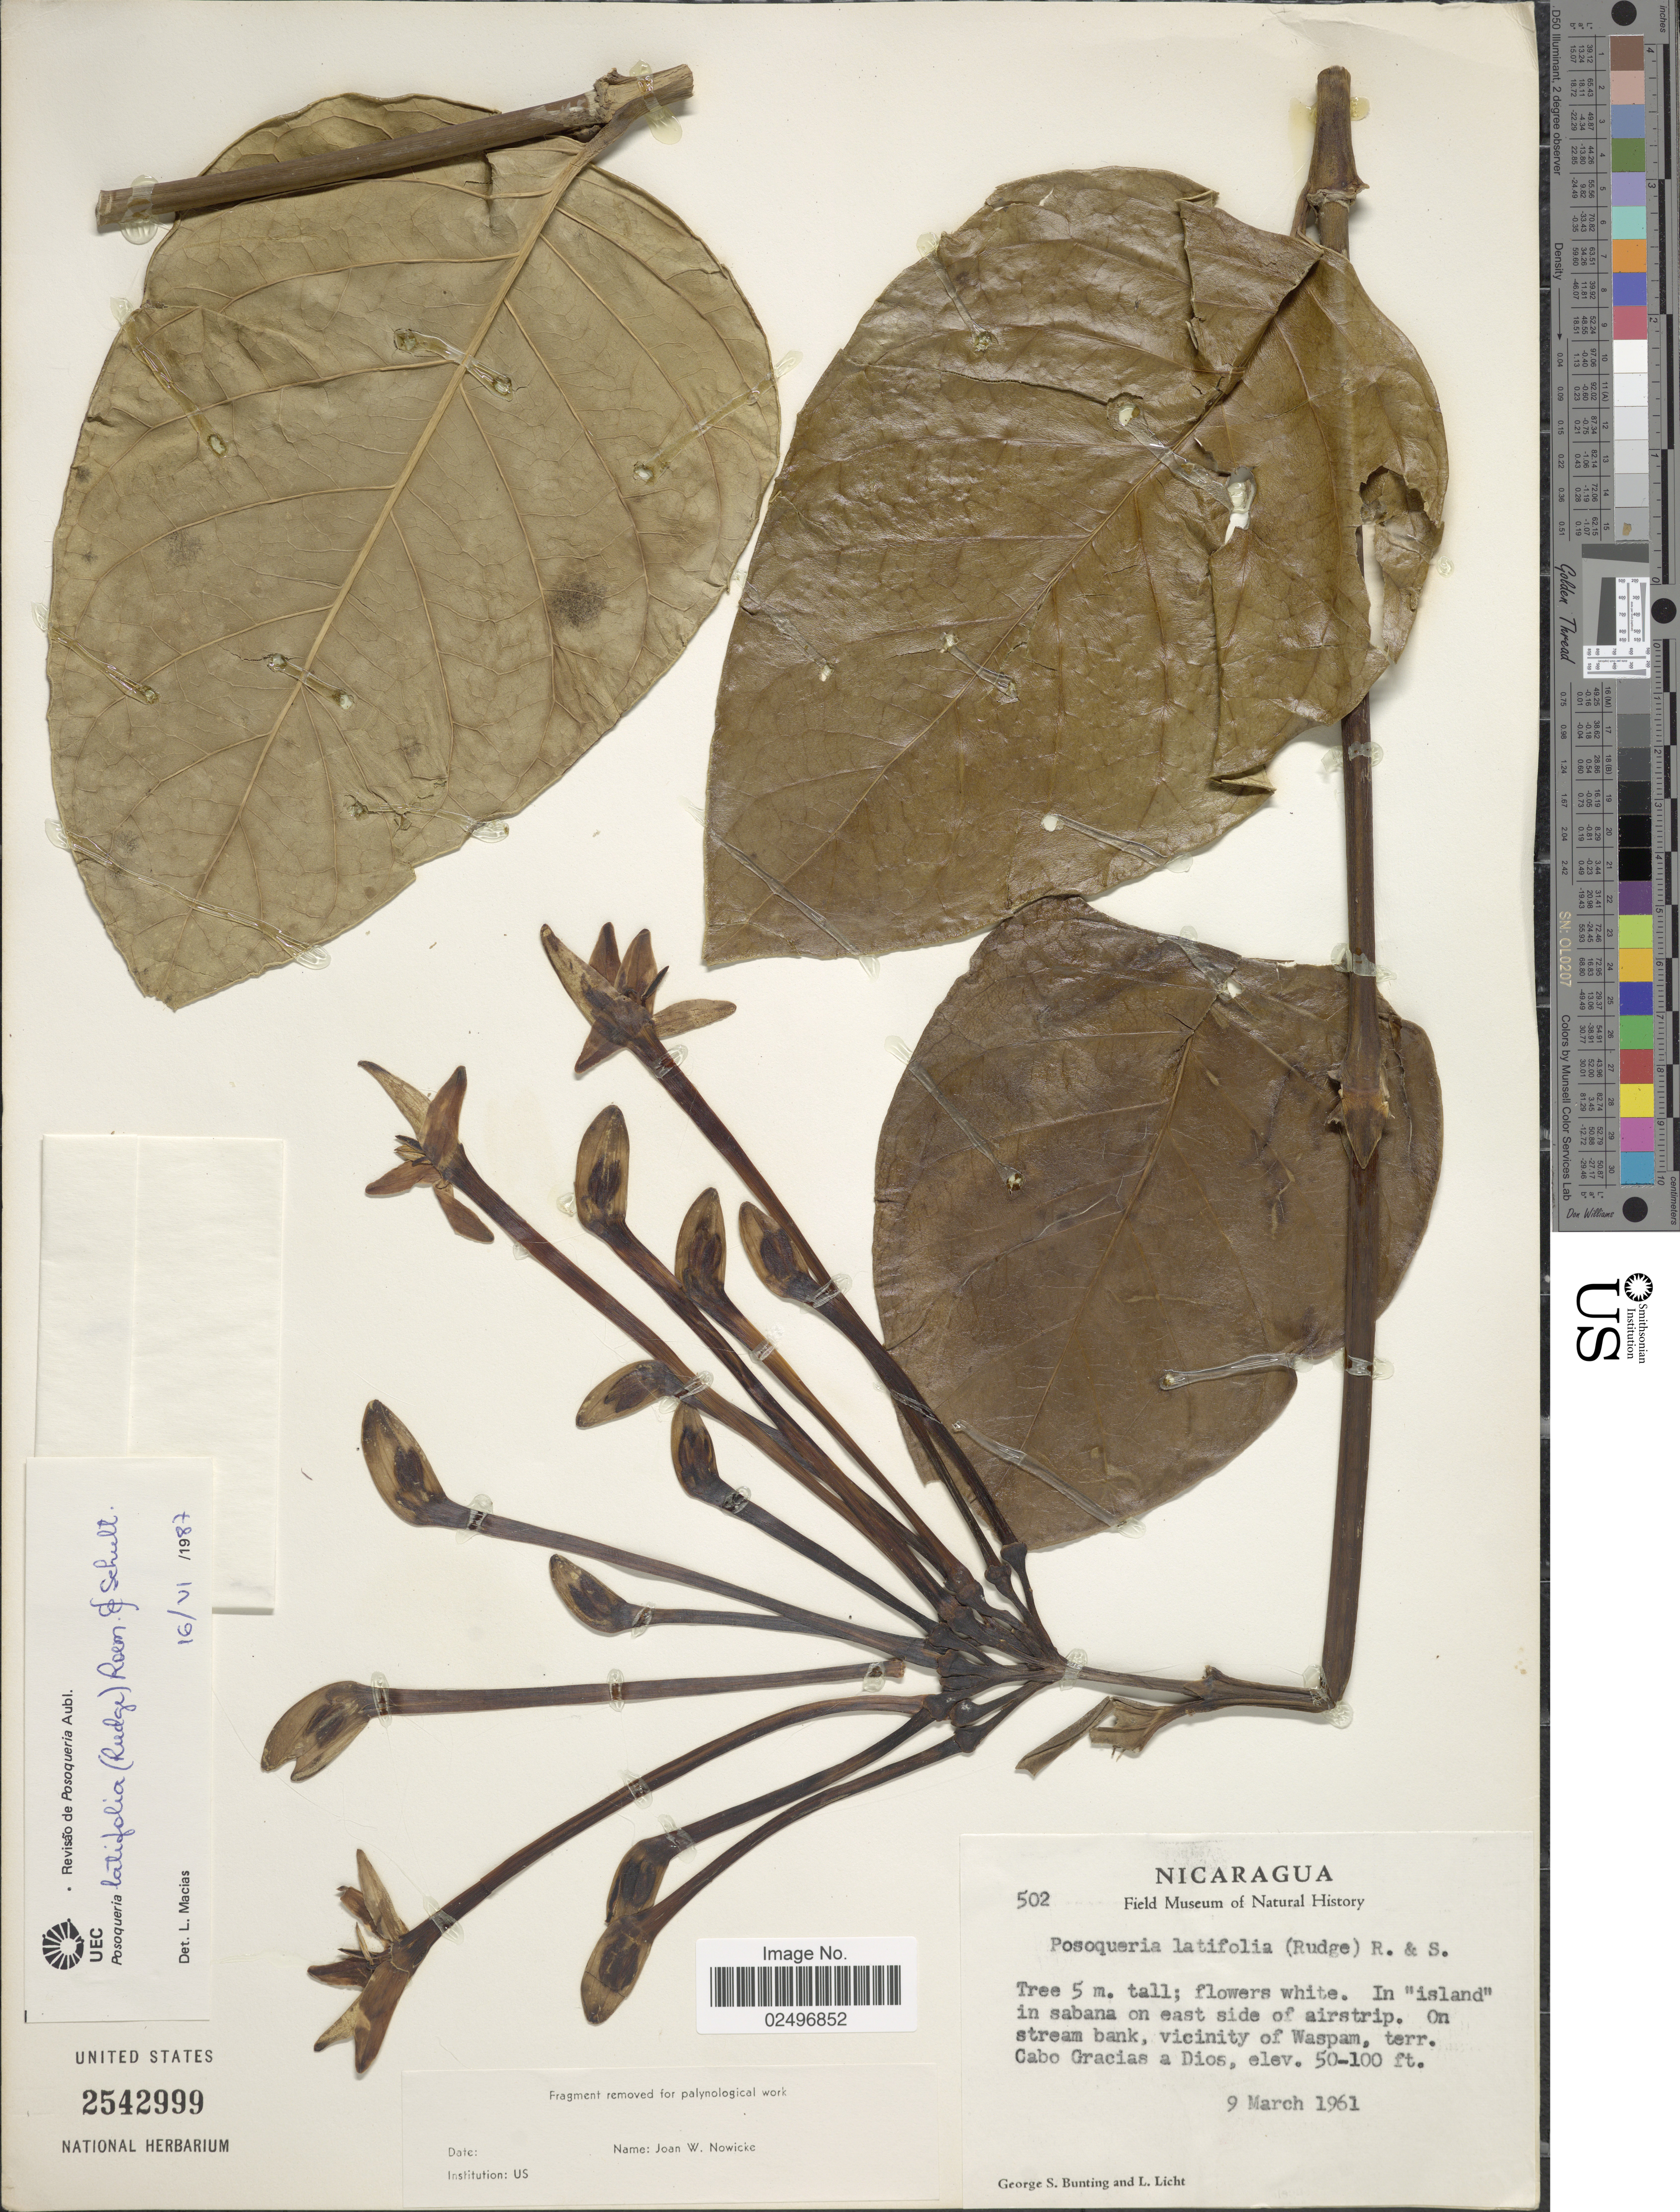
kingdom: Plantae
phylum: Tracheophyta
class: Magnoliopsida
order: Gentianales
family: Rubiaceae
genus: Posoqueria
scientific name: Posoqueria latifolia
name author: (Rudge) Roem. & Schult.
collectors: G. S. Bunting & L. Licht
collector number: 502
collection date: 1961-03-09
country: Nicaragua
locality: In 'island' in sabana on east side of airstrip. On stream bank, vicinity of Waspam, terr. Cabo Gracias a Dios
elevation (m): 15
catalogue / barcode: US 2542999